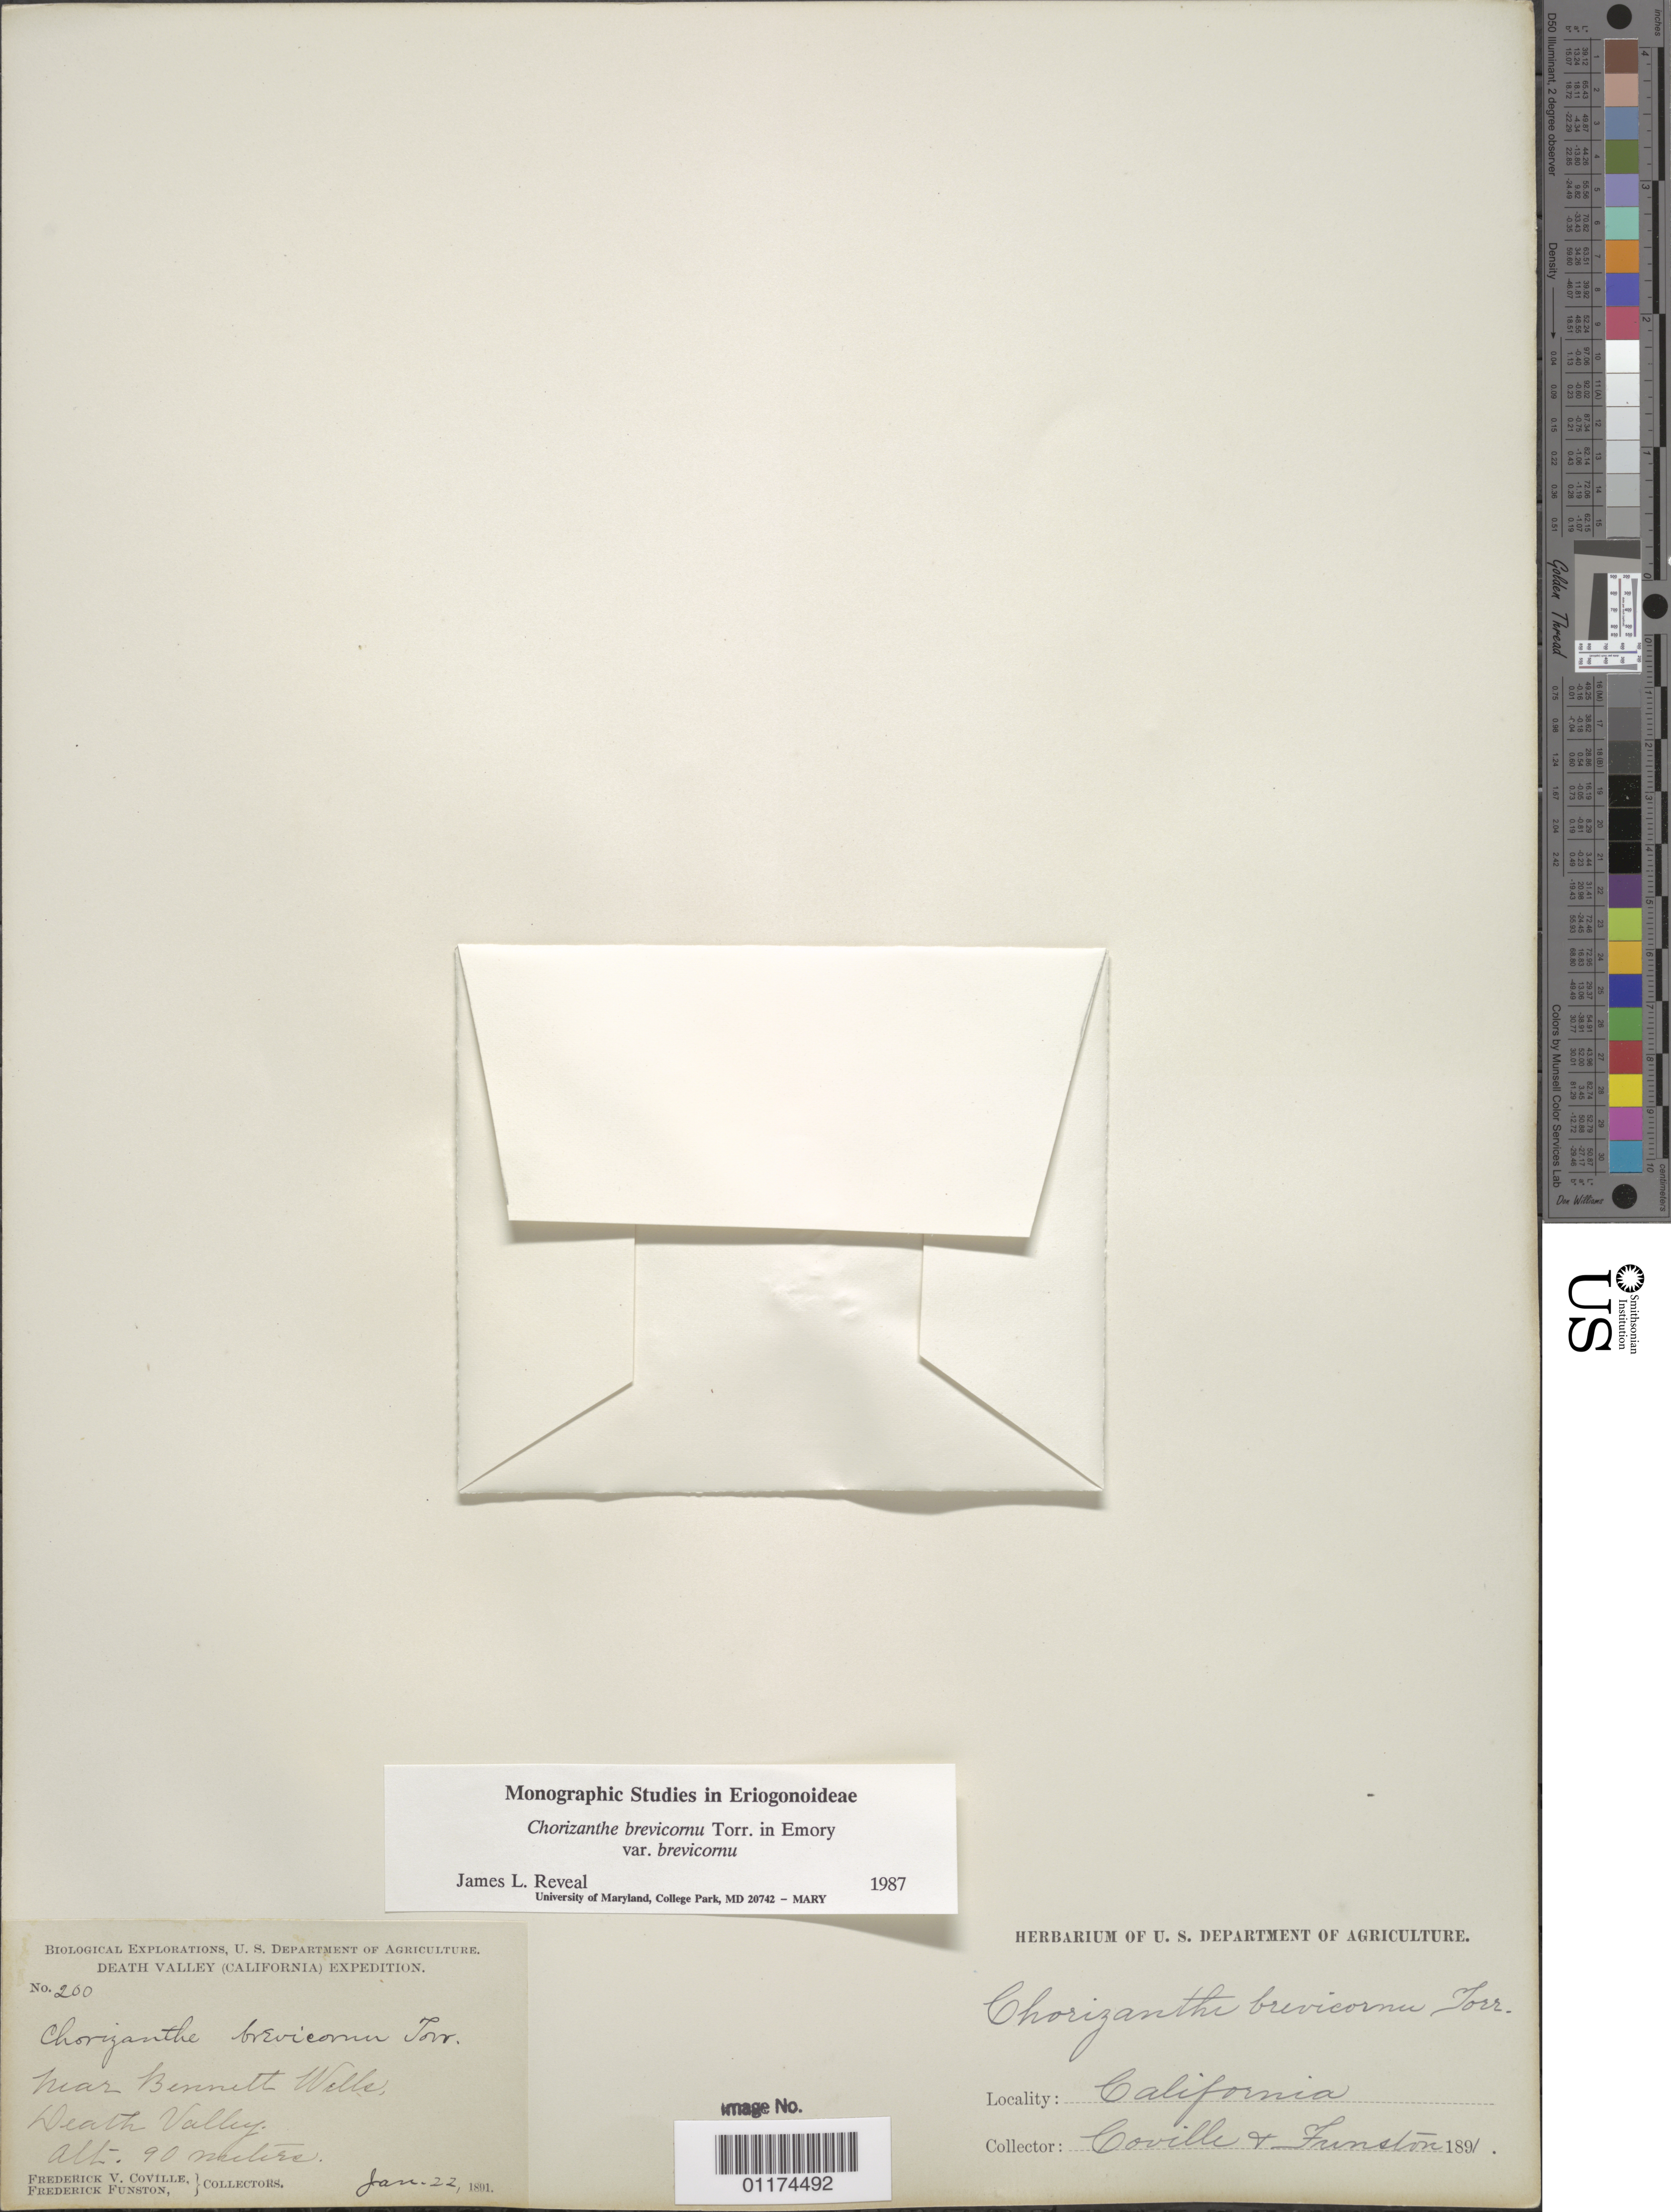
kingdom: Plantae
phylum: Tracheophyta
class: Magnoliopsida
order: Caryophyllales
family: Polygonaceae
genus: Chorizanthe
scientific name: Chorizanthe brevicornu var. brevicornu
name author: Torr.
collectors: F. V. Coville & F. Funston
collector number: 200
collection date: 1891-01-22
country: United States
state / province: California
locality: Near Bennett Walls.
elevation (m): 90